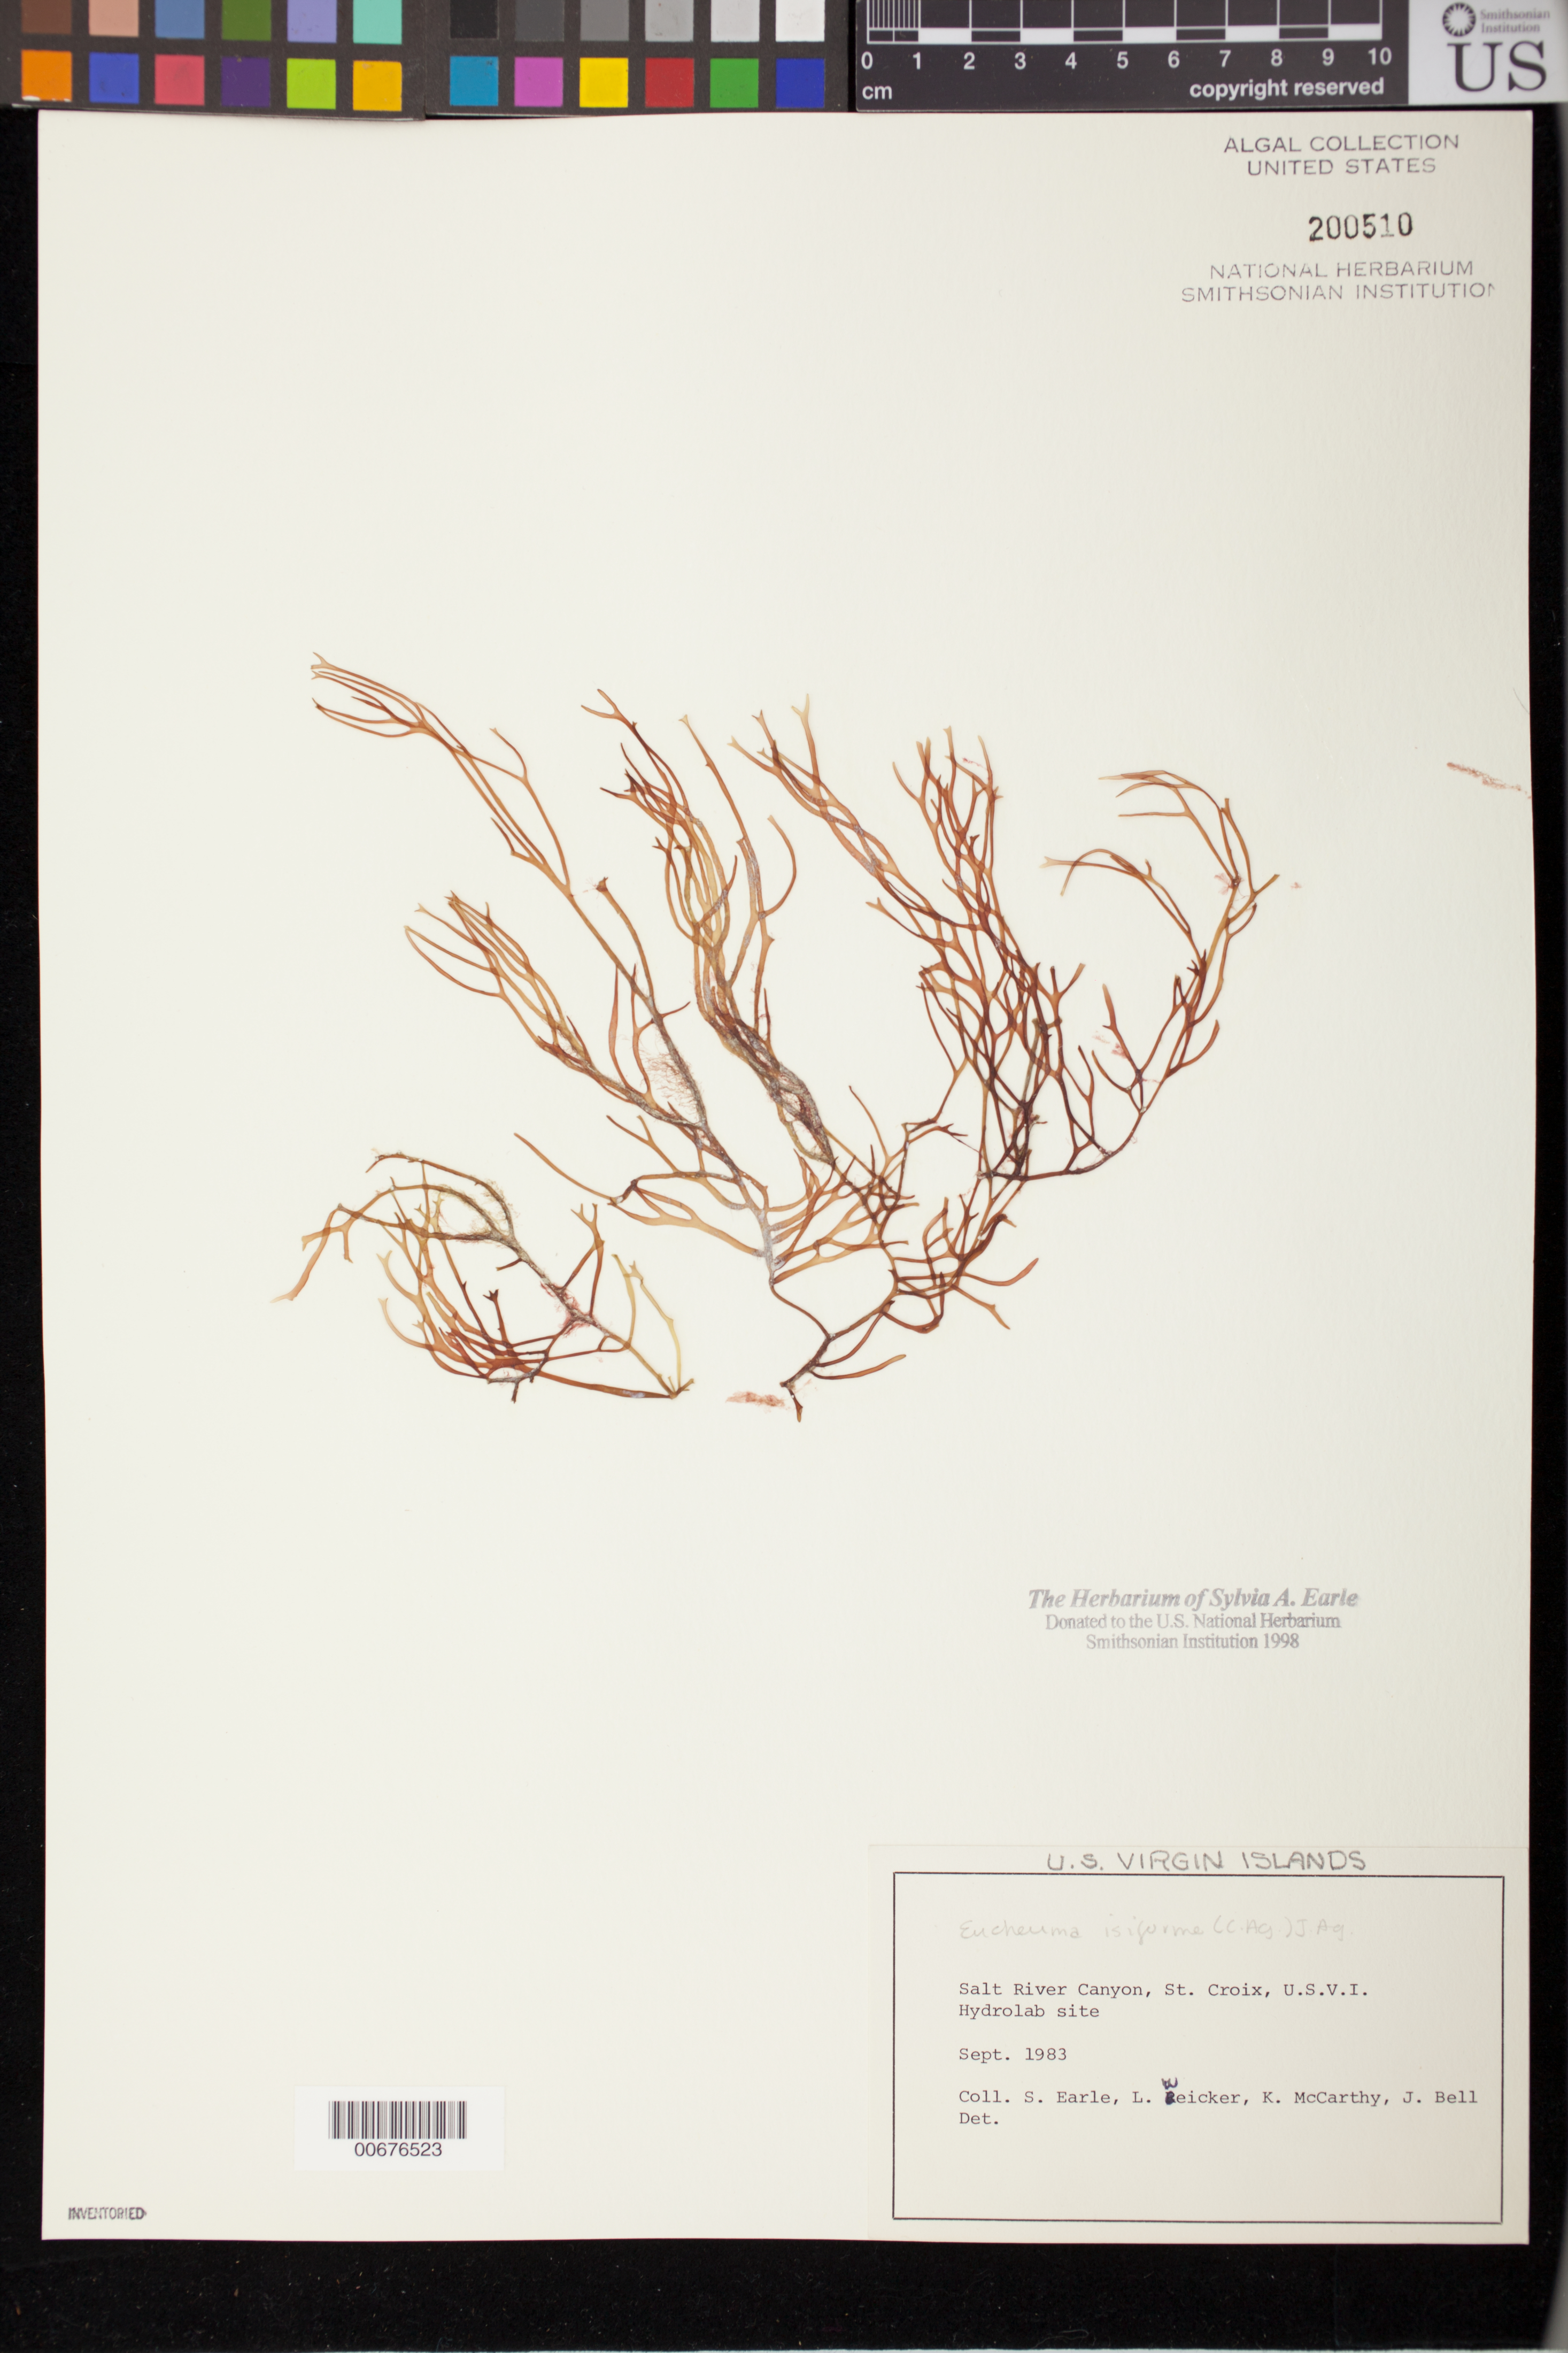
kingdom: Plantae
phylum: Rhodophyta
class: Florideophyceae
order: Gigartinales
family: Solieriaceae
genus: Eucheumatopsis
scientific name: Eucheumatopsis isiformis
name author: (C. Agardh) M.L. Núñez-Resendiz et al.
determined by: Algae name updating Project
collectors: S. A. Earle, L. Weicker, K. McCarthy & J. Bell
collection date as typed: Sep 1983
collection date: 1983-09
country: U.S. Virgin Islands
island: St. Croix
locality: Salt River Canyon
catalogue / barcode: US 200510